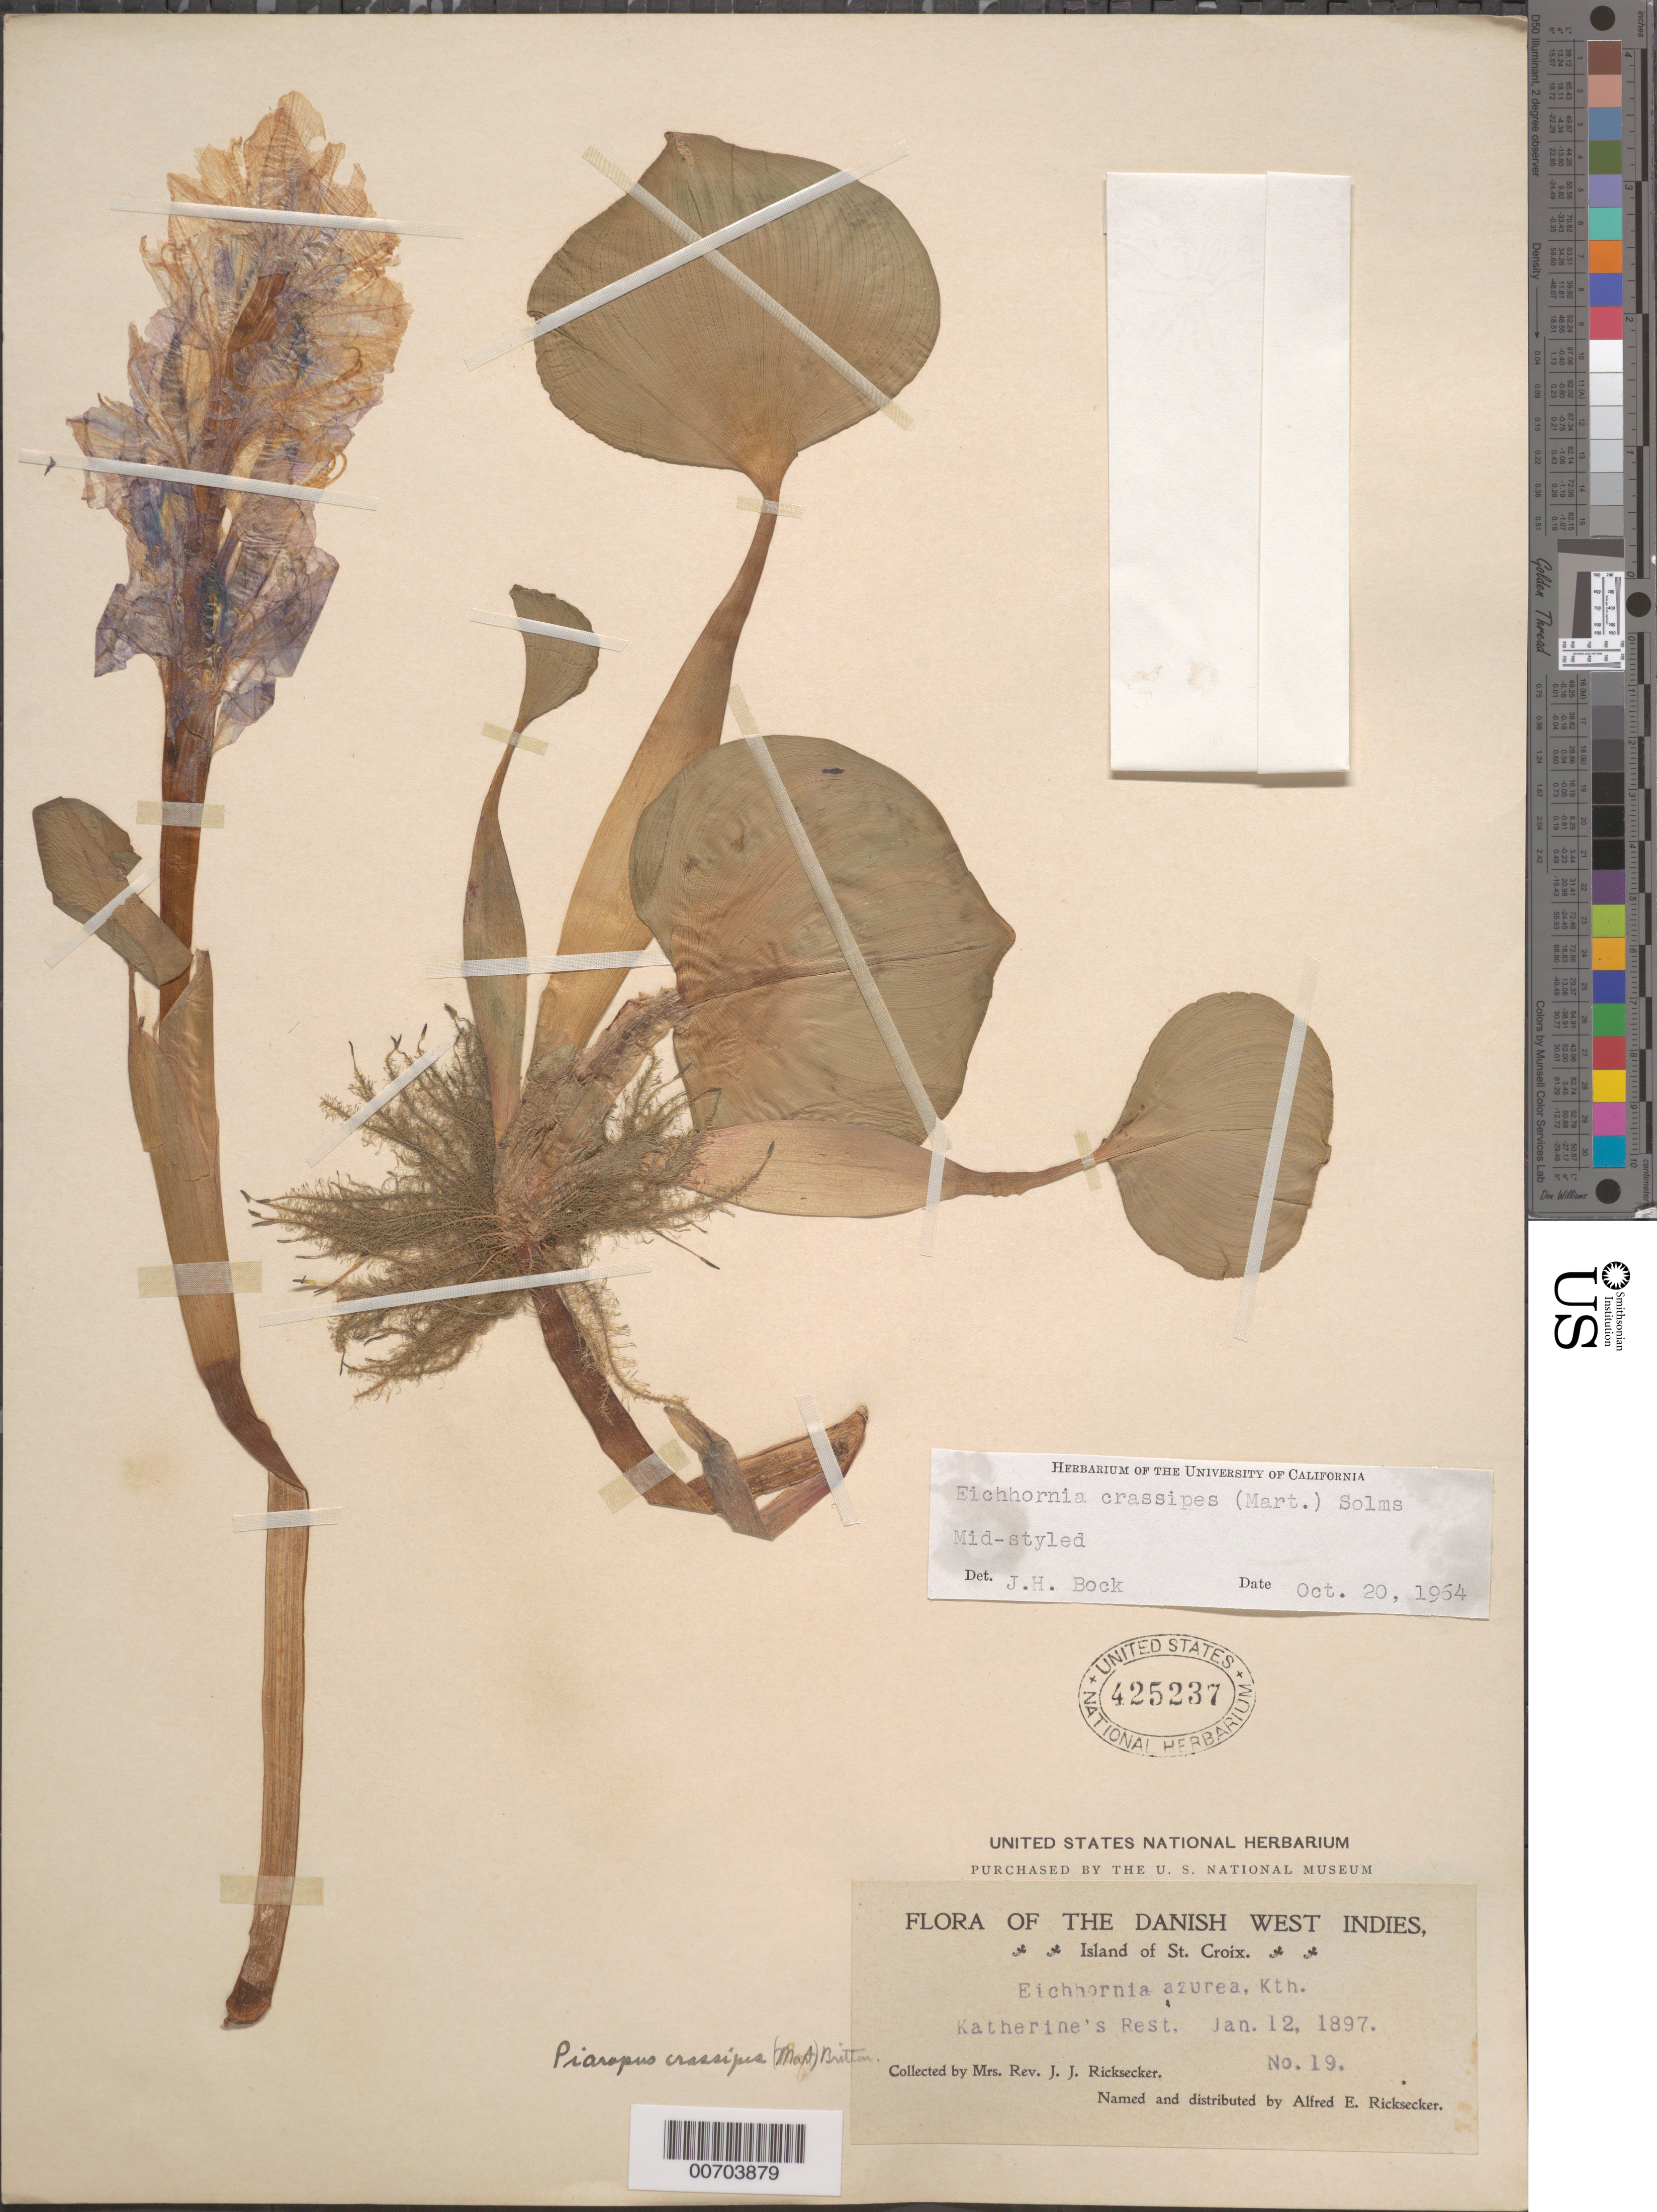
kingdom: Plantae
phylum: Tracheophyta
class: Liliopsida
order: Commelinales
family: Pontederiaceae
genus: Eichhornia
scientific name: Eichhornia crassipes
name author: (Mart.) Solms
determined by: Bock, J. H.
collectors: A. E. Ricksecker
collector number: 19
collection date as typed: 12 Jan 1897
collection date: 1897-01-12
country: U.S. Virgin Islands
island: St. Croix Island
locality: Katherine's Rest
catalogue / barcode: US 425237